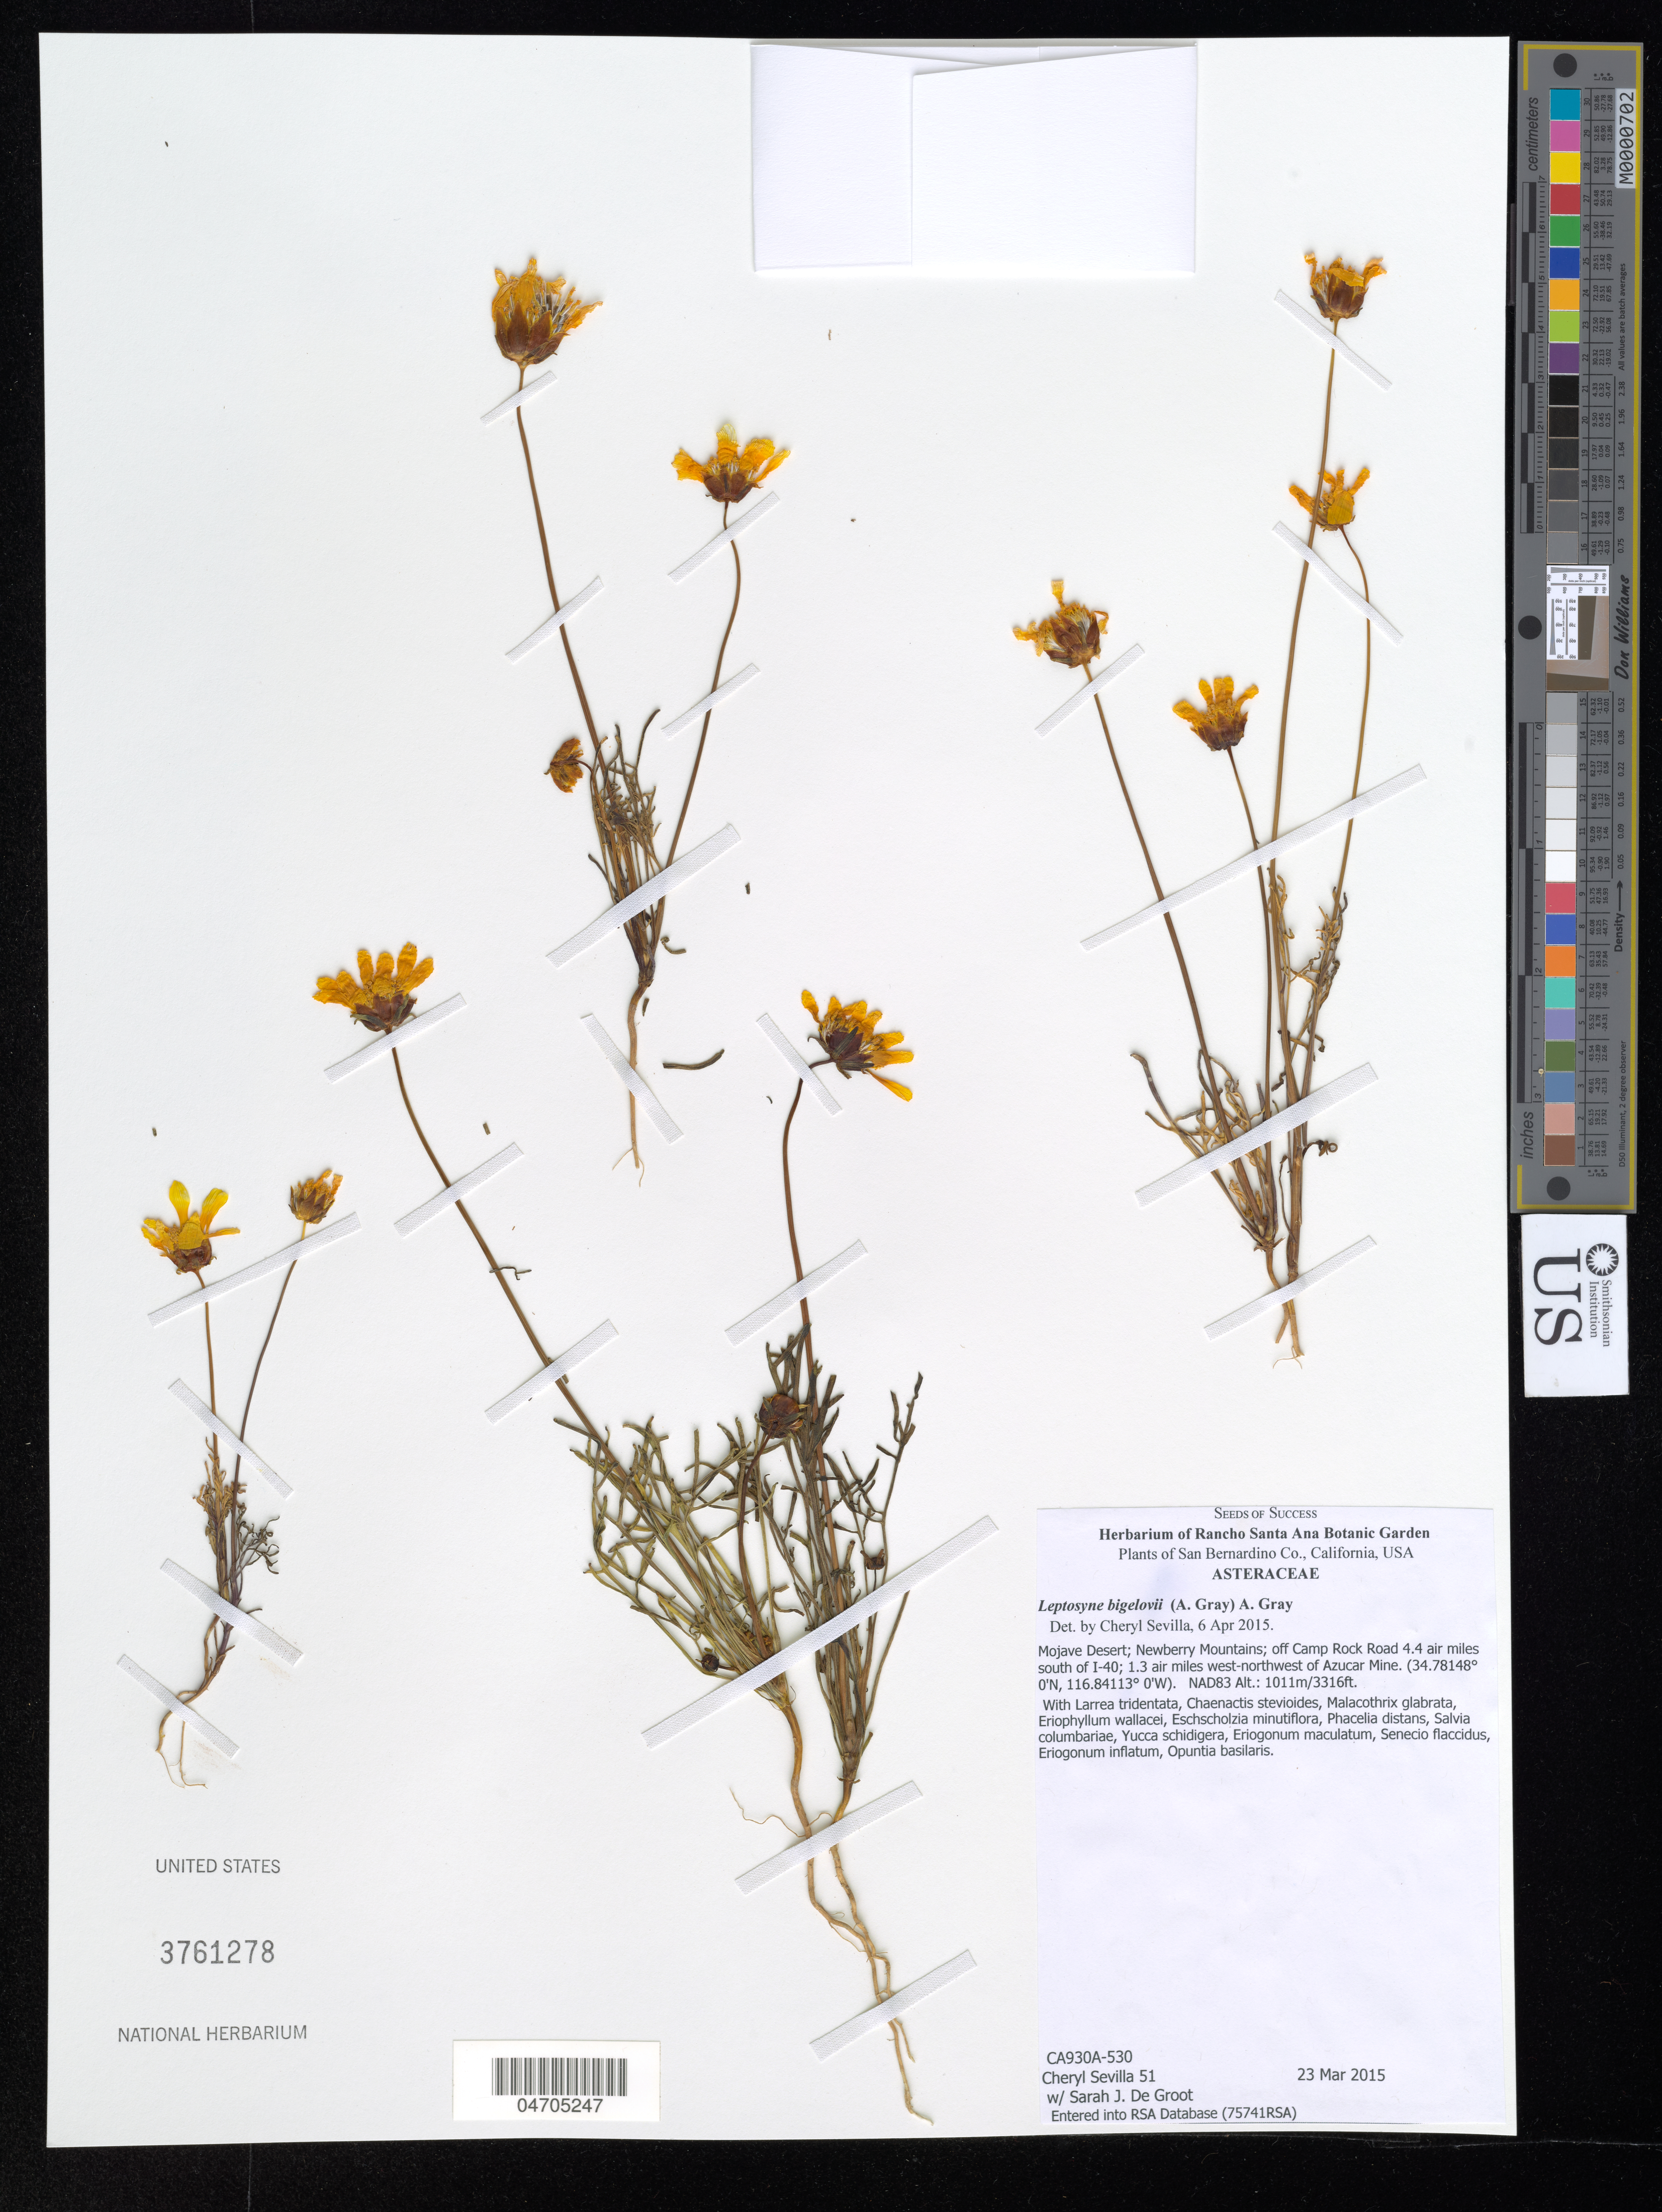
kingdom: Plantae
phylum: Tracheophyta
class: Magnoliopsida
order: Asterales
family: Asteraceae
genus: Leptosyne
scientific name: Leptosyne bigelovii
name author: (A. Gray) A. Gray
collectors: C. Sevilla & S. De Groot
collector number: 51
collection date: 2015-03-23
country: United States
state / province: California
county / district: San Bernardino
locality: San Bernardino Co. Mojave Desert; Newberry Mountains; off Camp Rock Road 4.4 air miles south of I-40; 1.3 air miles west-northwest of Azucar Mine.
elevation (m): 1011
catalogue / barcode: US 3761278